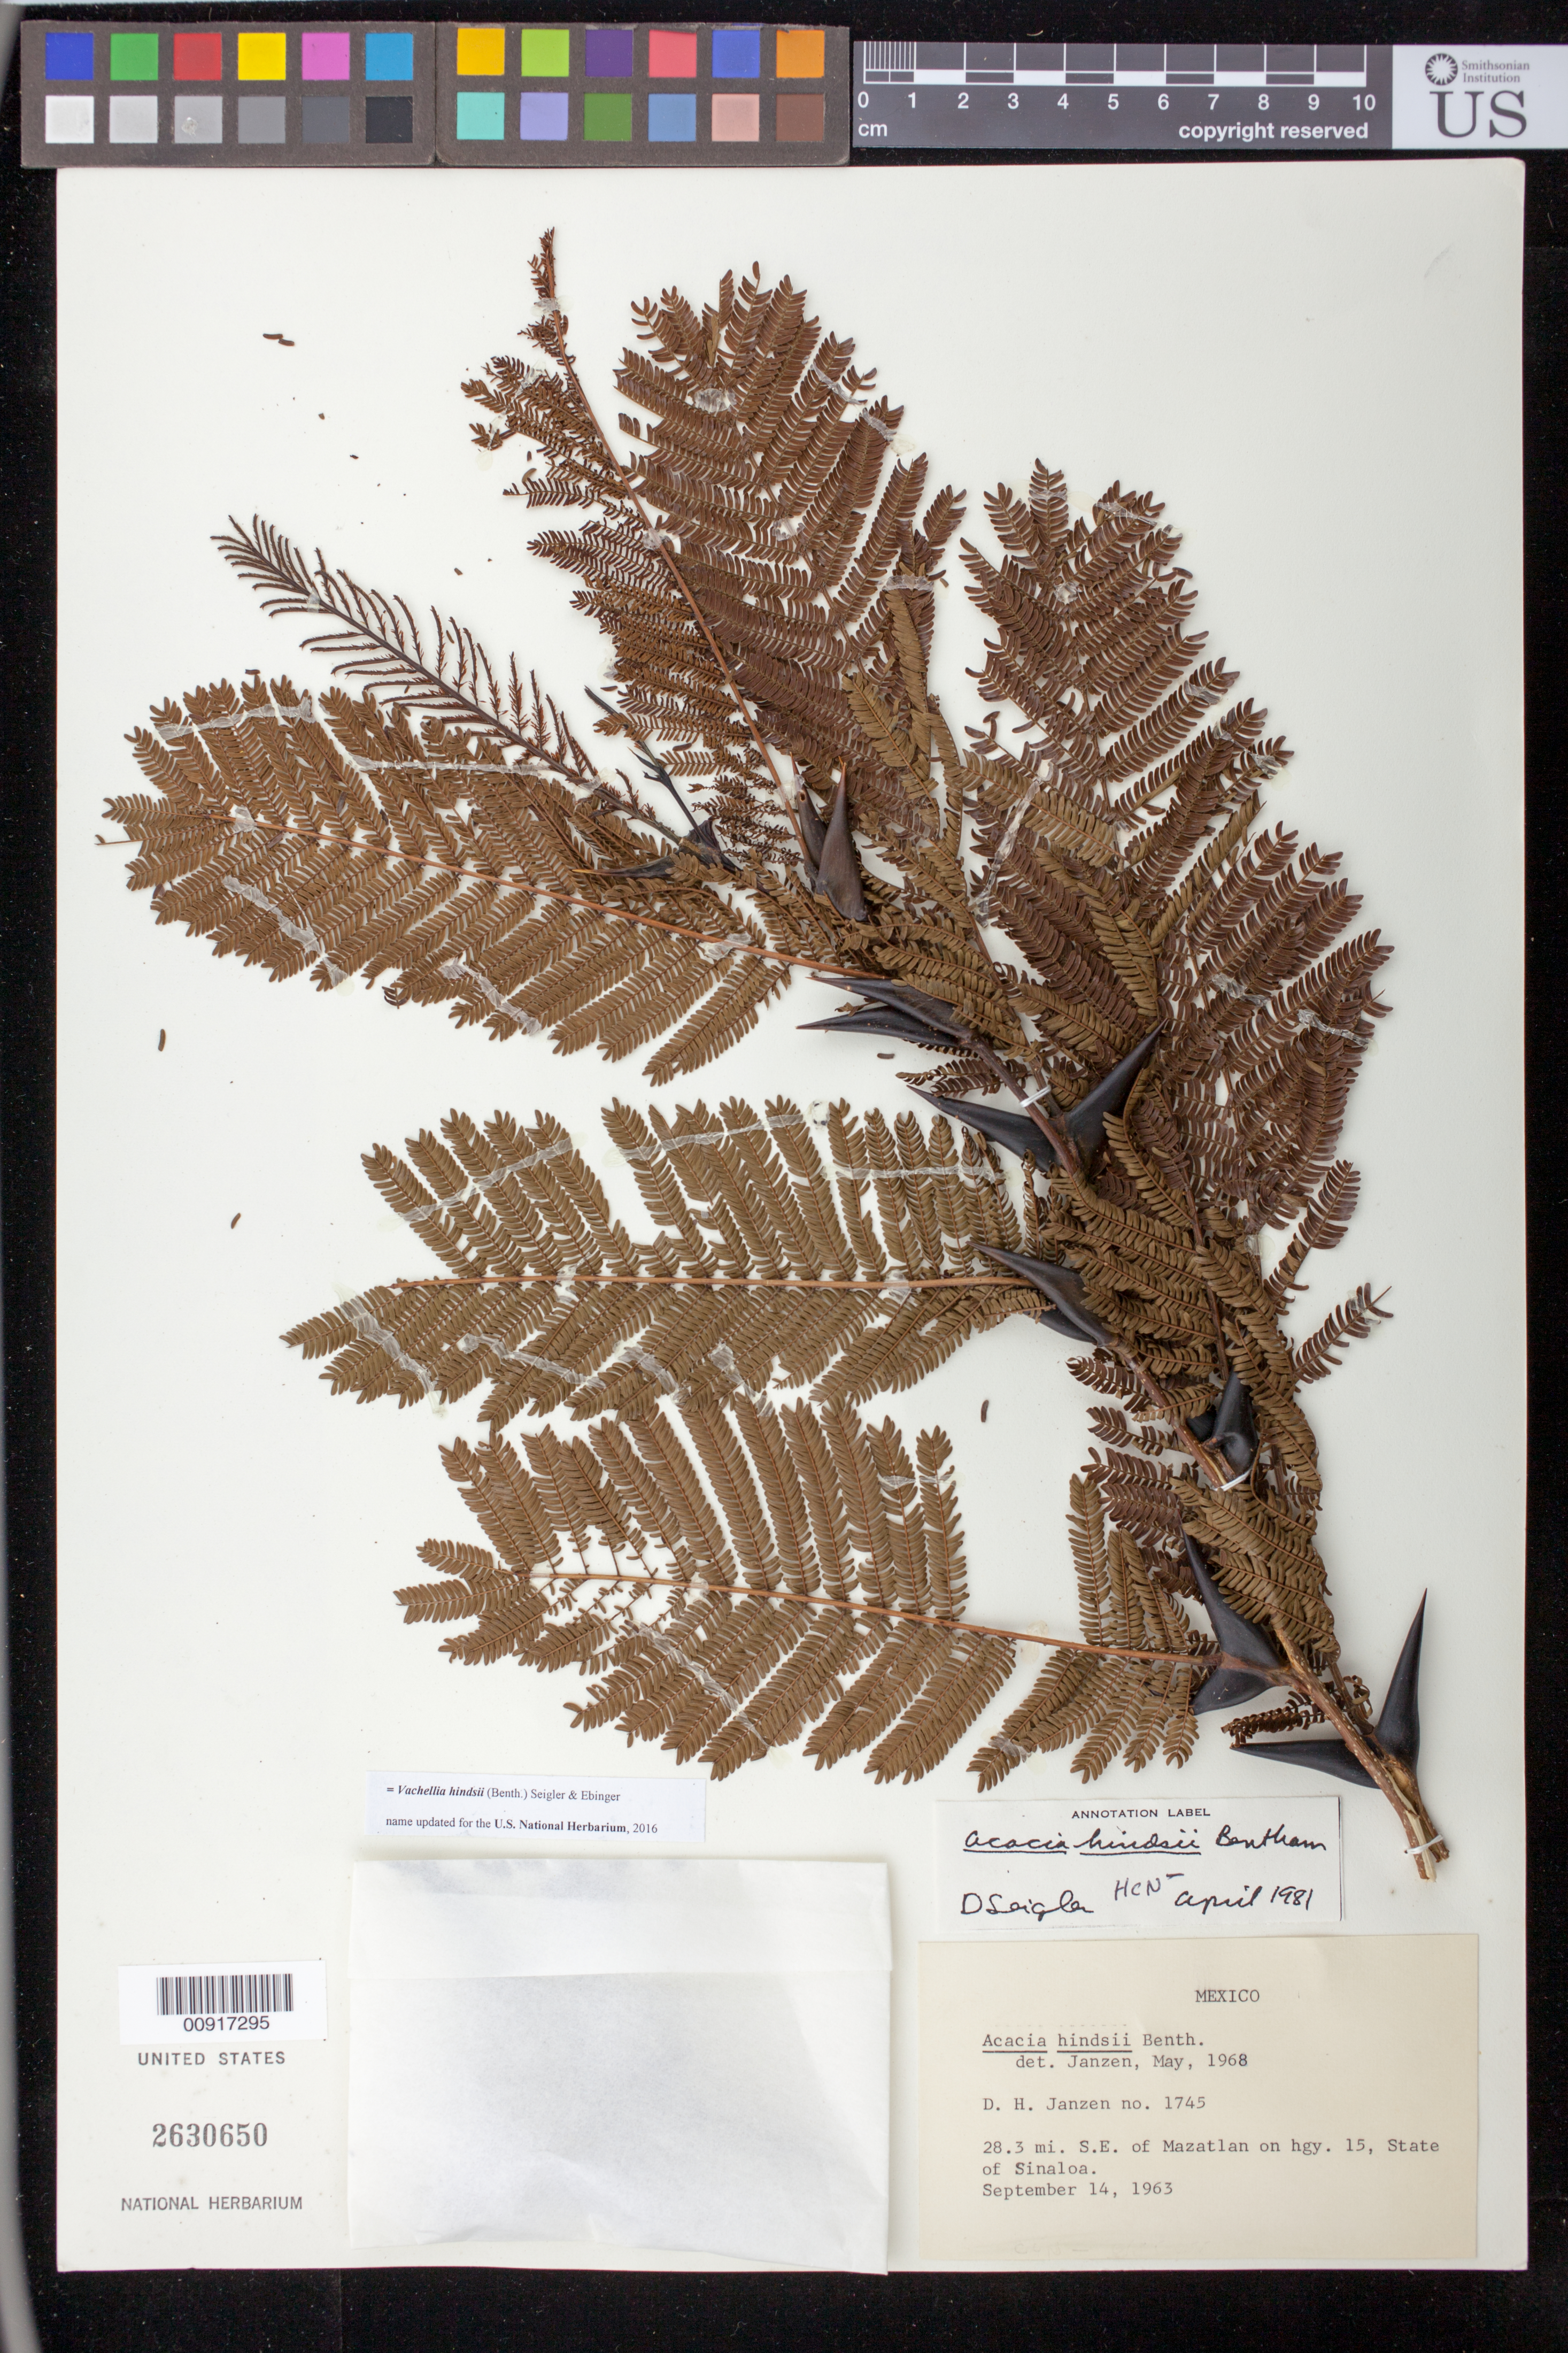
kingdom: Plantae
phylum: Tracheophyta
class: Magnoliopsida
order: Fabales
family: Fabaceae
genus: Acacia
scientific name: Acacia hindsii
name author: Benth.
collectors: D. Janzen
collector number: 1745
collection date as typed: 14 Sep 1963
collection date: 1963-09-14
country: Mexico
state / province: Sinaloa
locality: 28.3 mi SE of Mazatlán on hwy. 15, State of Sinaloa.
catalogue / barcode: US 2630650